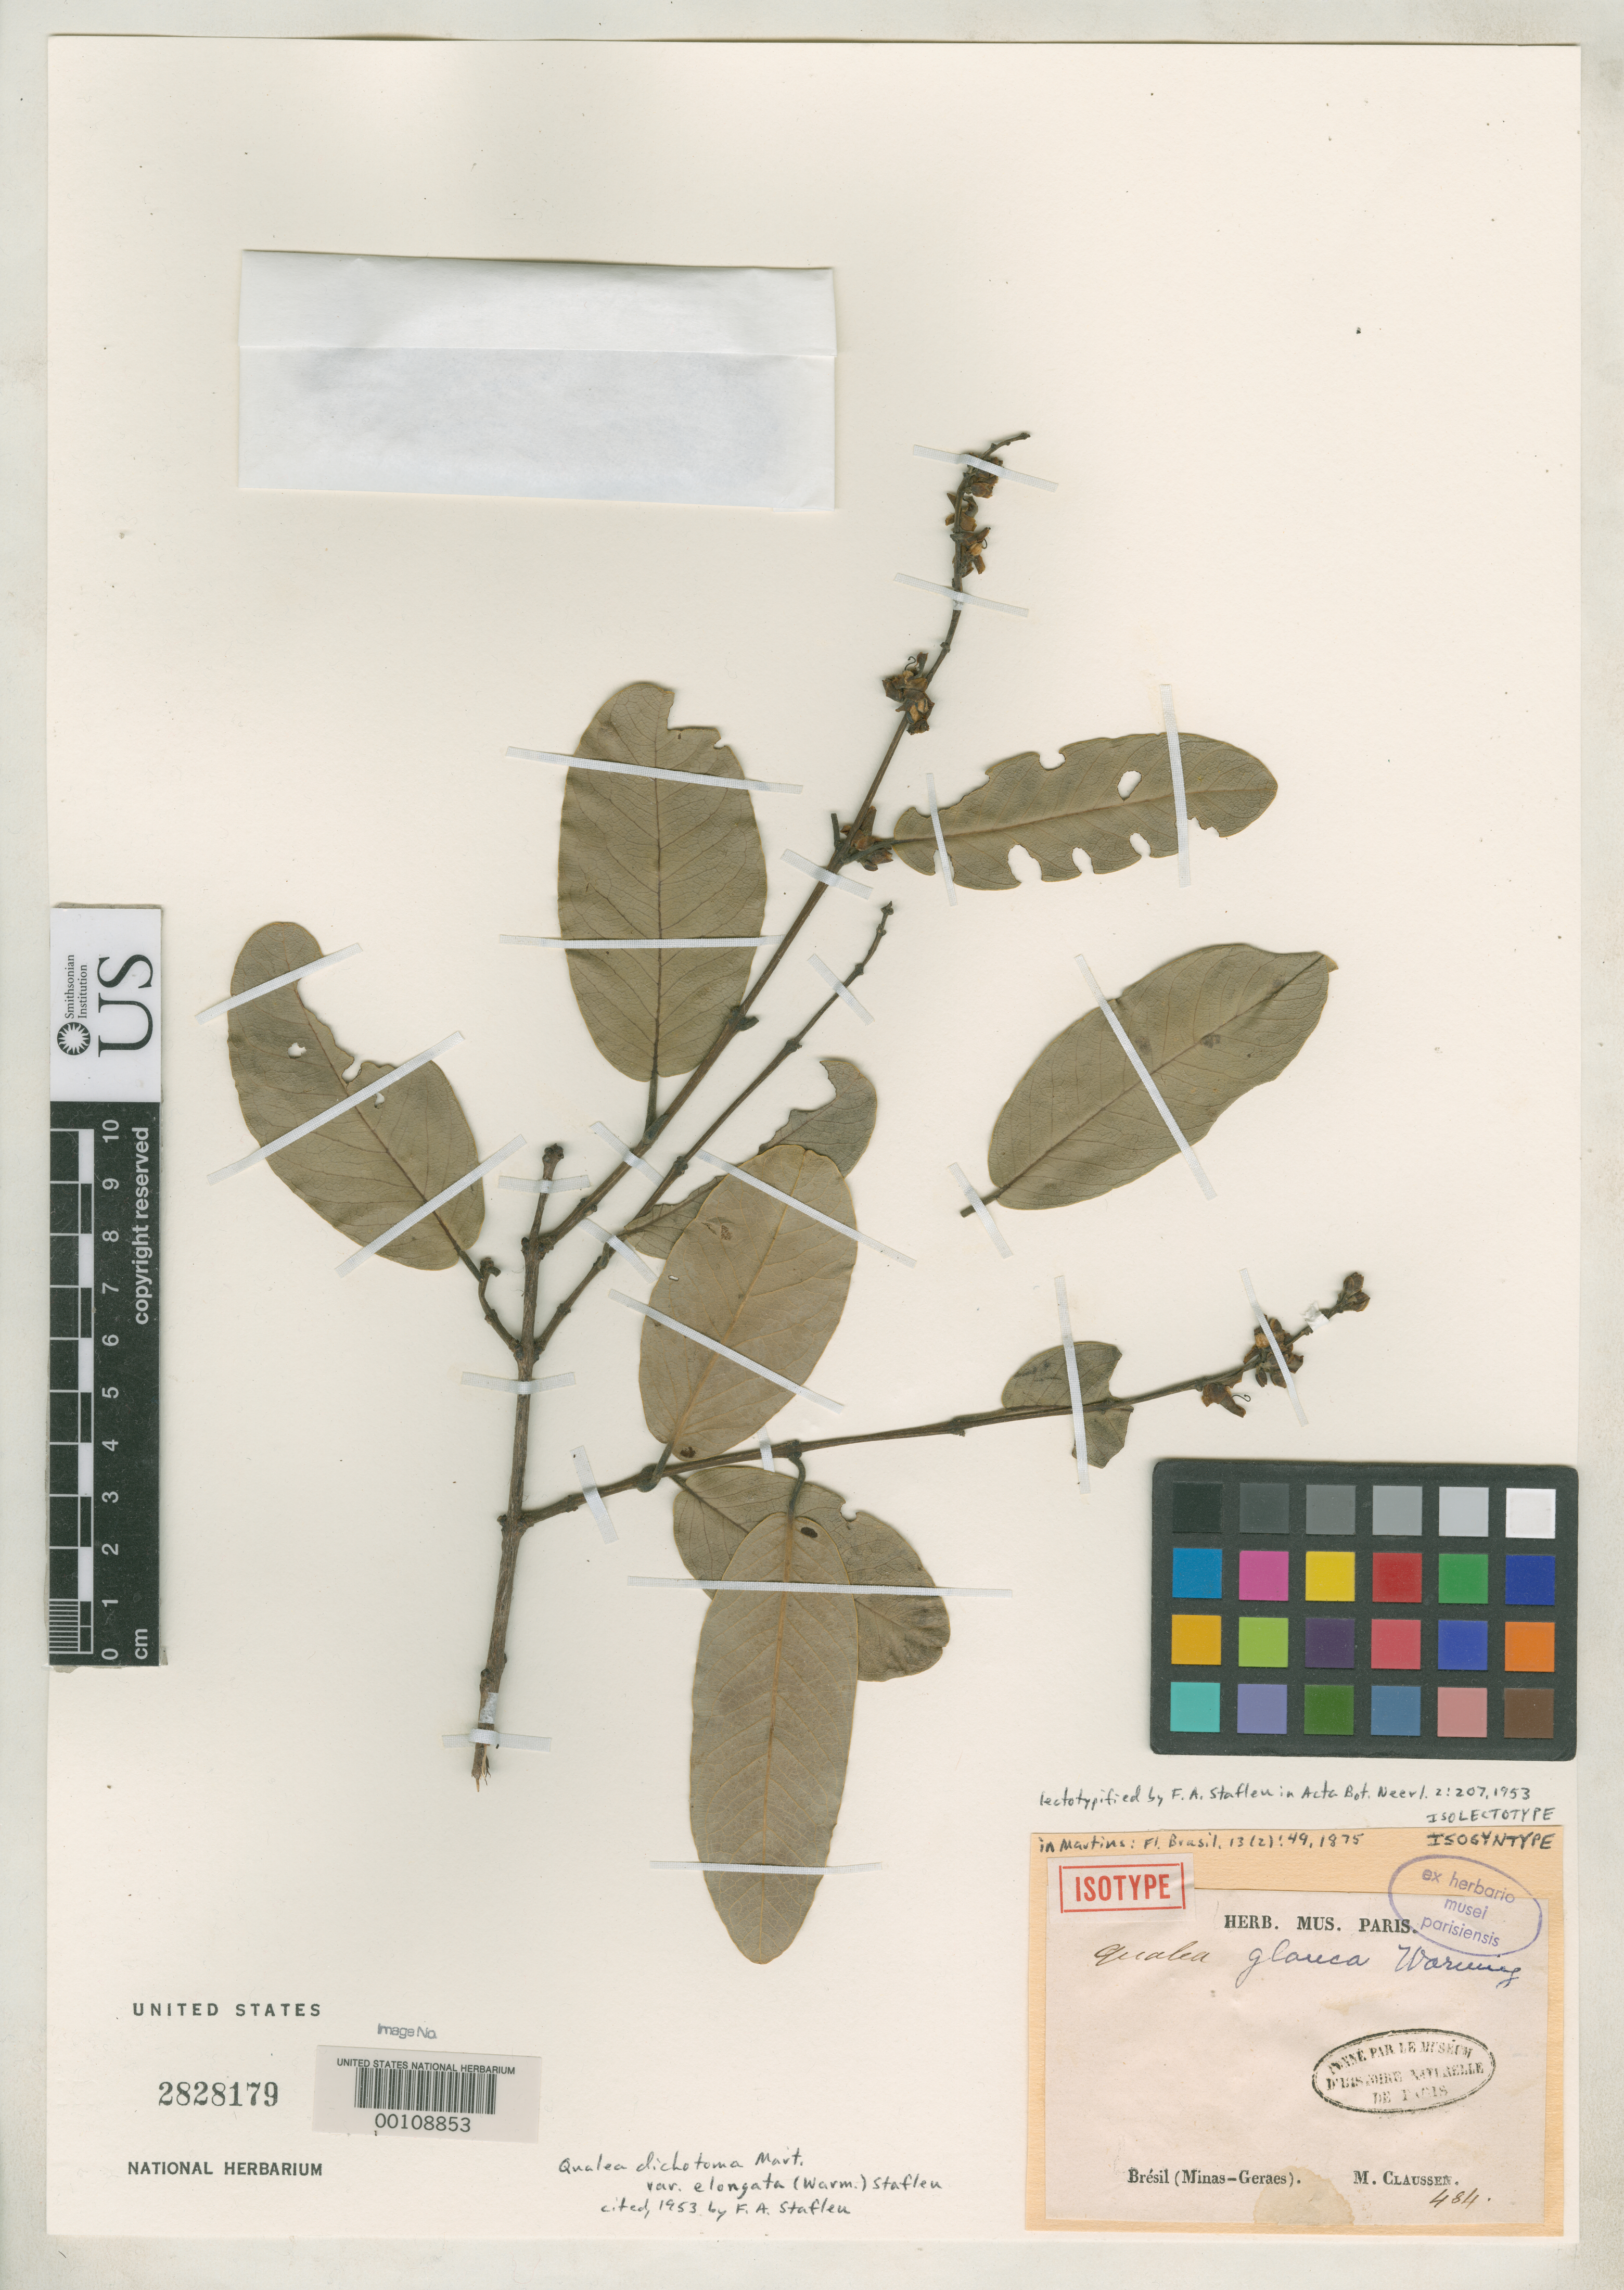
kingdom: Plantae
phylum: Tracheophyta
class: Magnoliopsida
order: Myrtales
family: Vochysiaceae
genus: Qualea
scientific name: Qualea glauca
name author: Warm. in Mart.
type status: Isosyntype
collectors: P. Claussen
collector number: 484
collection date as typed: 1838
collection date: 1838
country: Brazil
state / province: Minas Gerais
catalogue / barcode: US 2828179